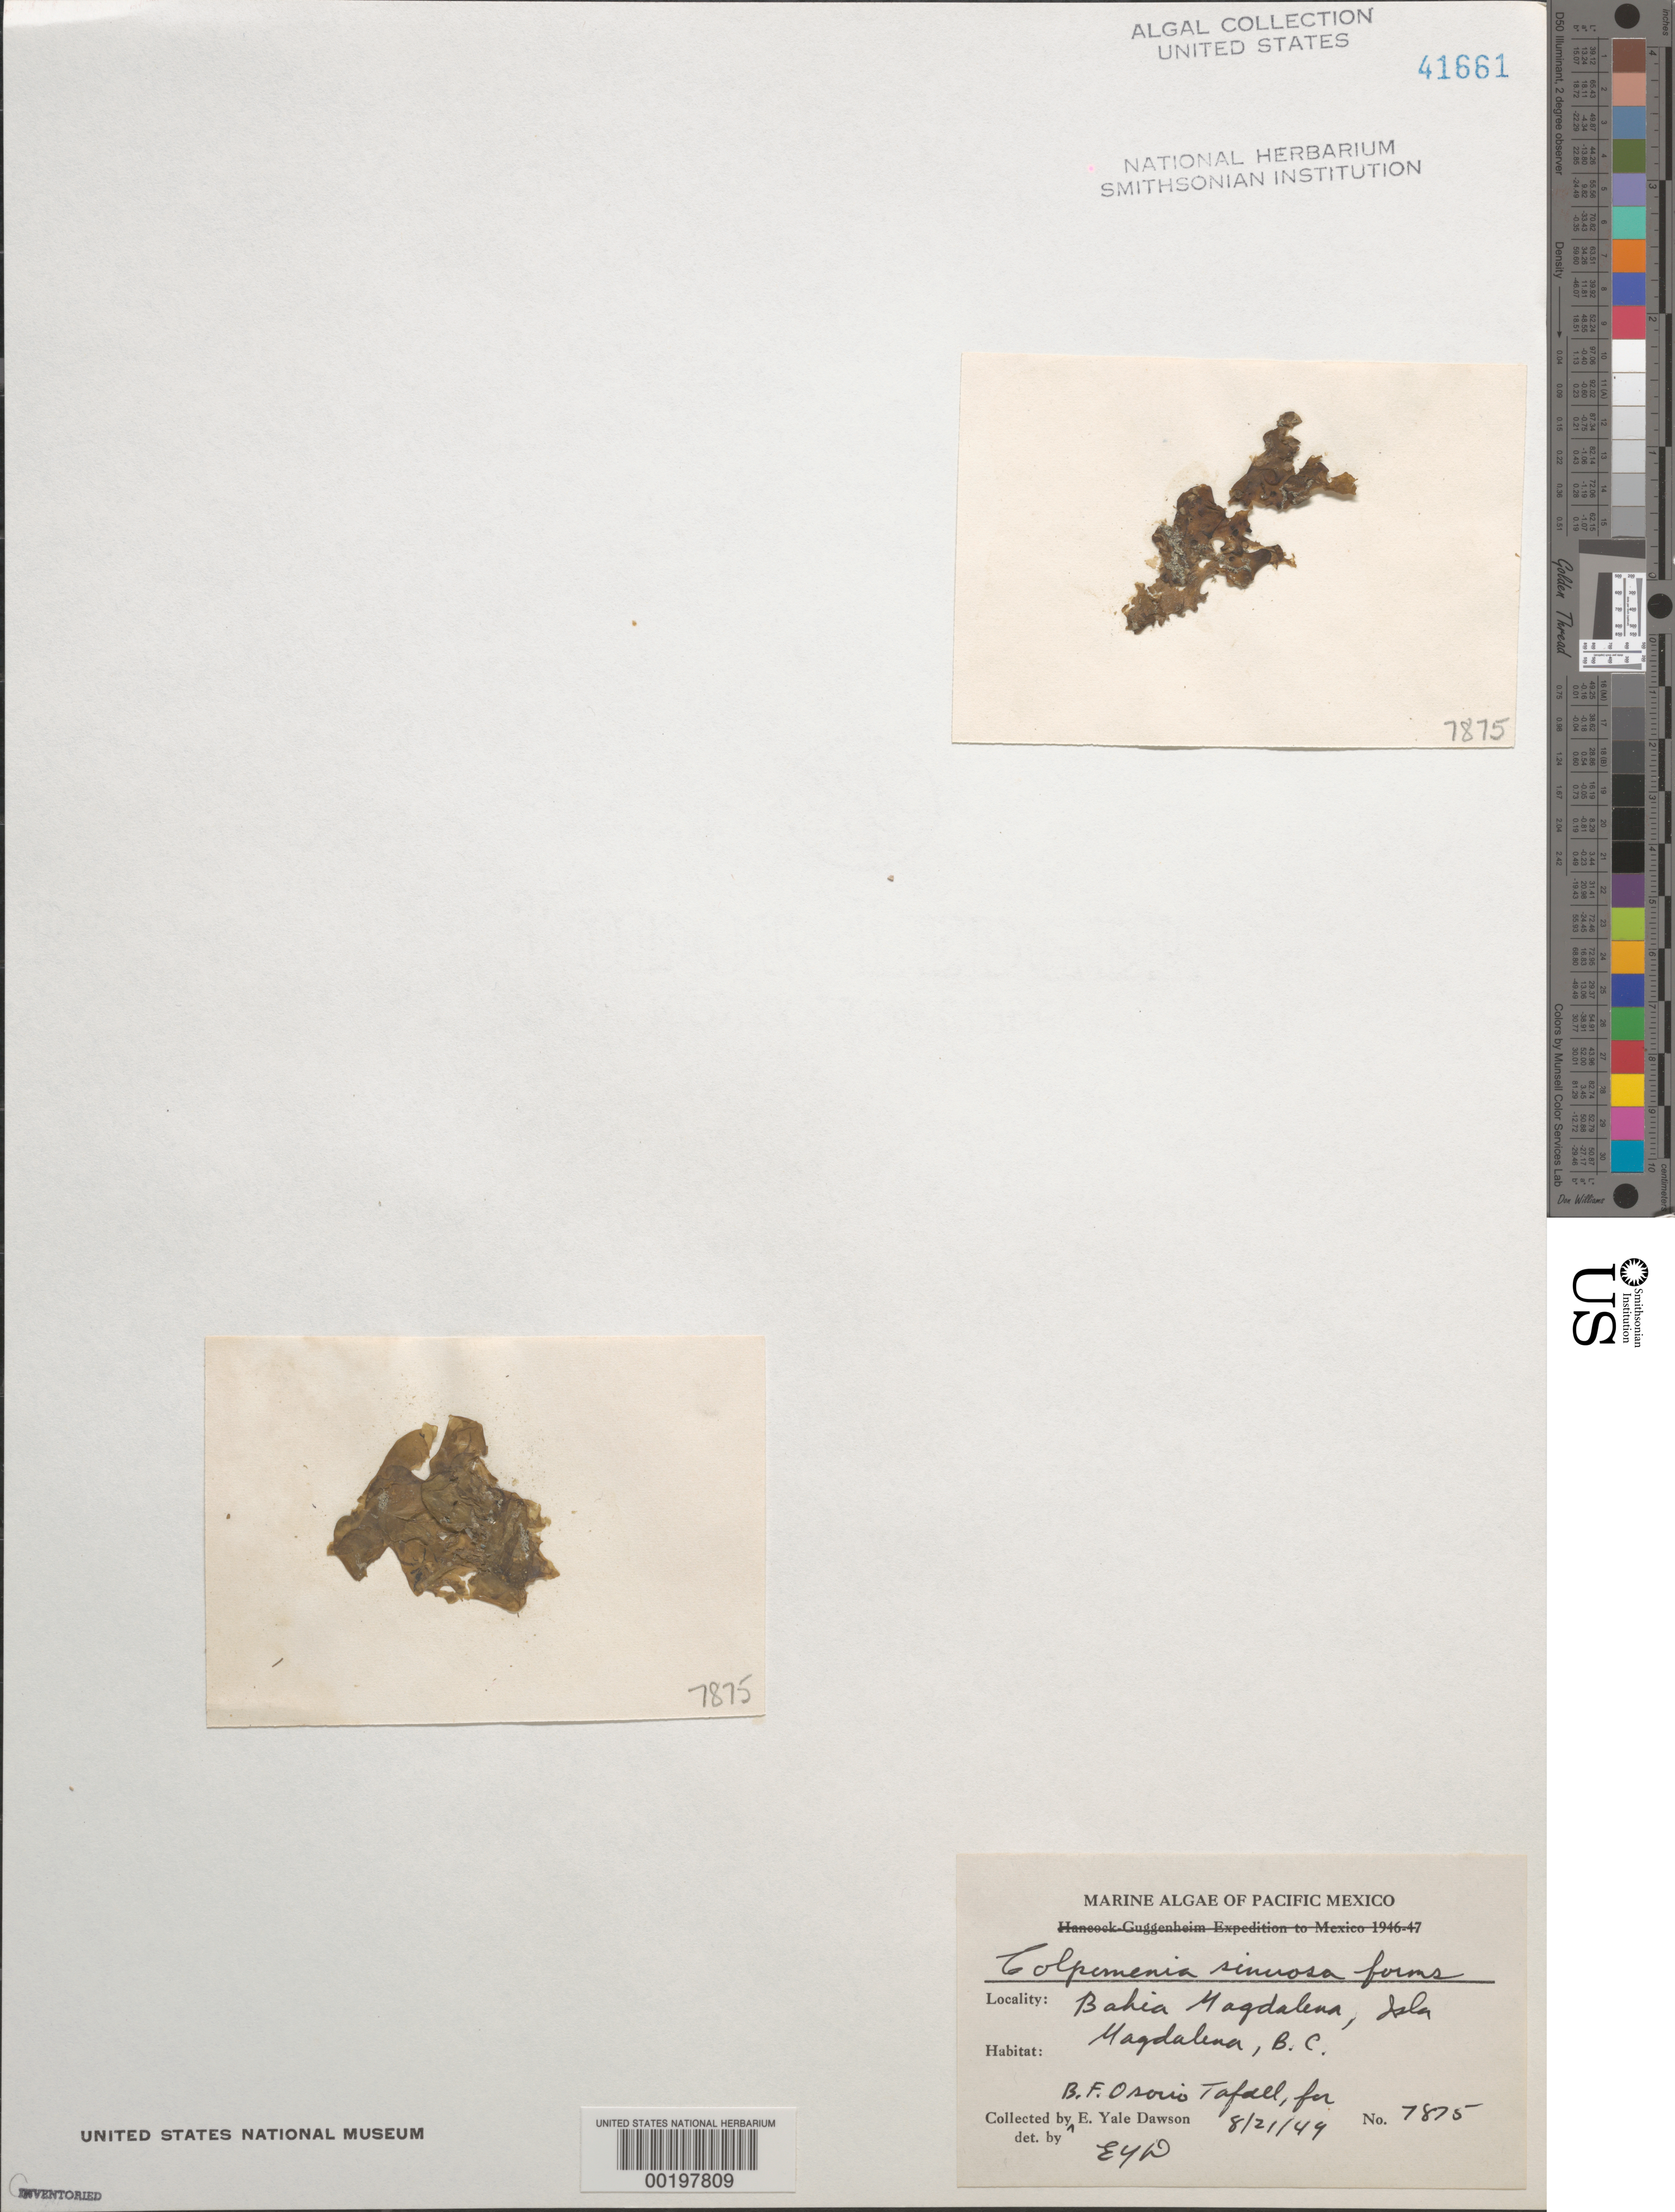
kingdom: Chromista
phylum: Ochrophyta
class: Phaeophyceae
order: Scytosiphonales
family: Scytosiphonaceae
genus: Colpomenia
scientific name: Colpomenia sinuosa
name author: (K. Mert. ex Roth) Derbes & Solier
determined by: Dawson, E. Y.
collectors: B. Osario Tafall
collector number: EYD 7875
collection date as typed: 21 Aug 1949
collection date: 1949-08-21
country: Mexico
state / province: Baja California Sur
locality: Bahia Magdalena, Isla Magdalena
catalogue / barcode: US 41661